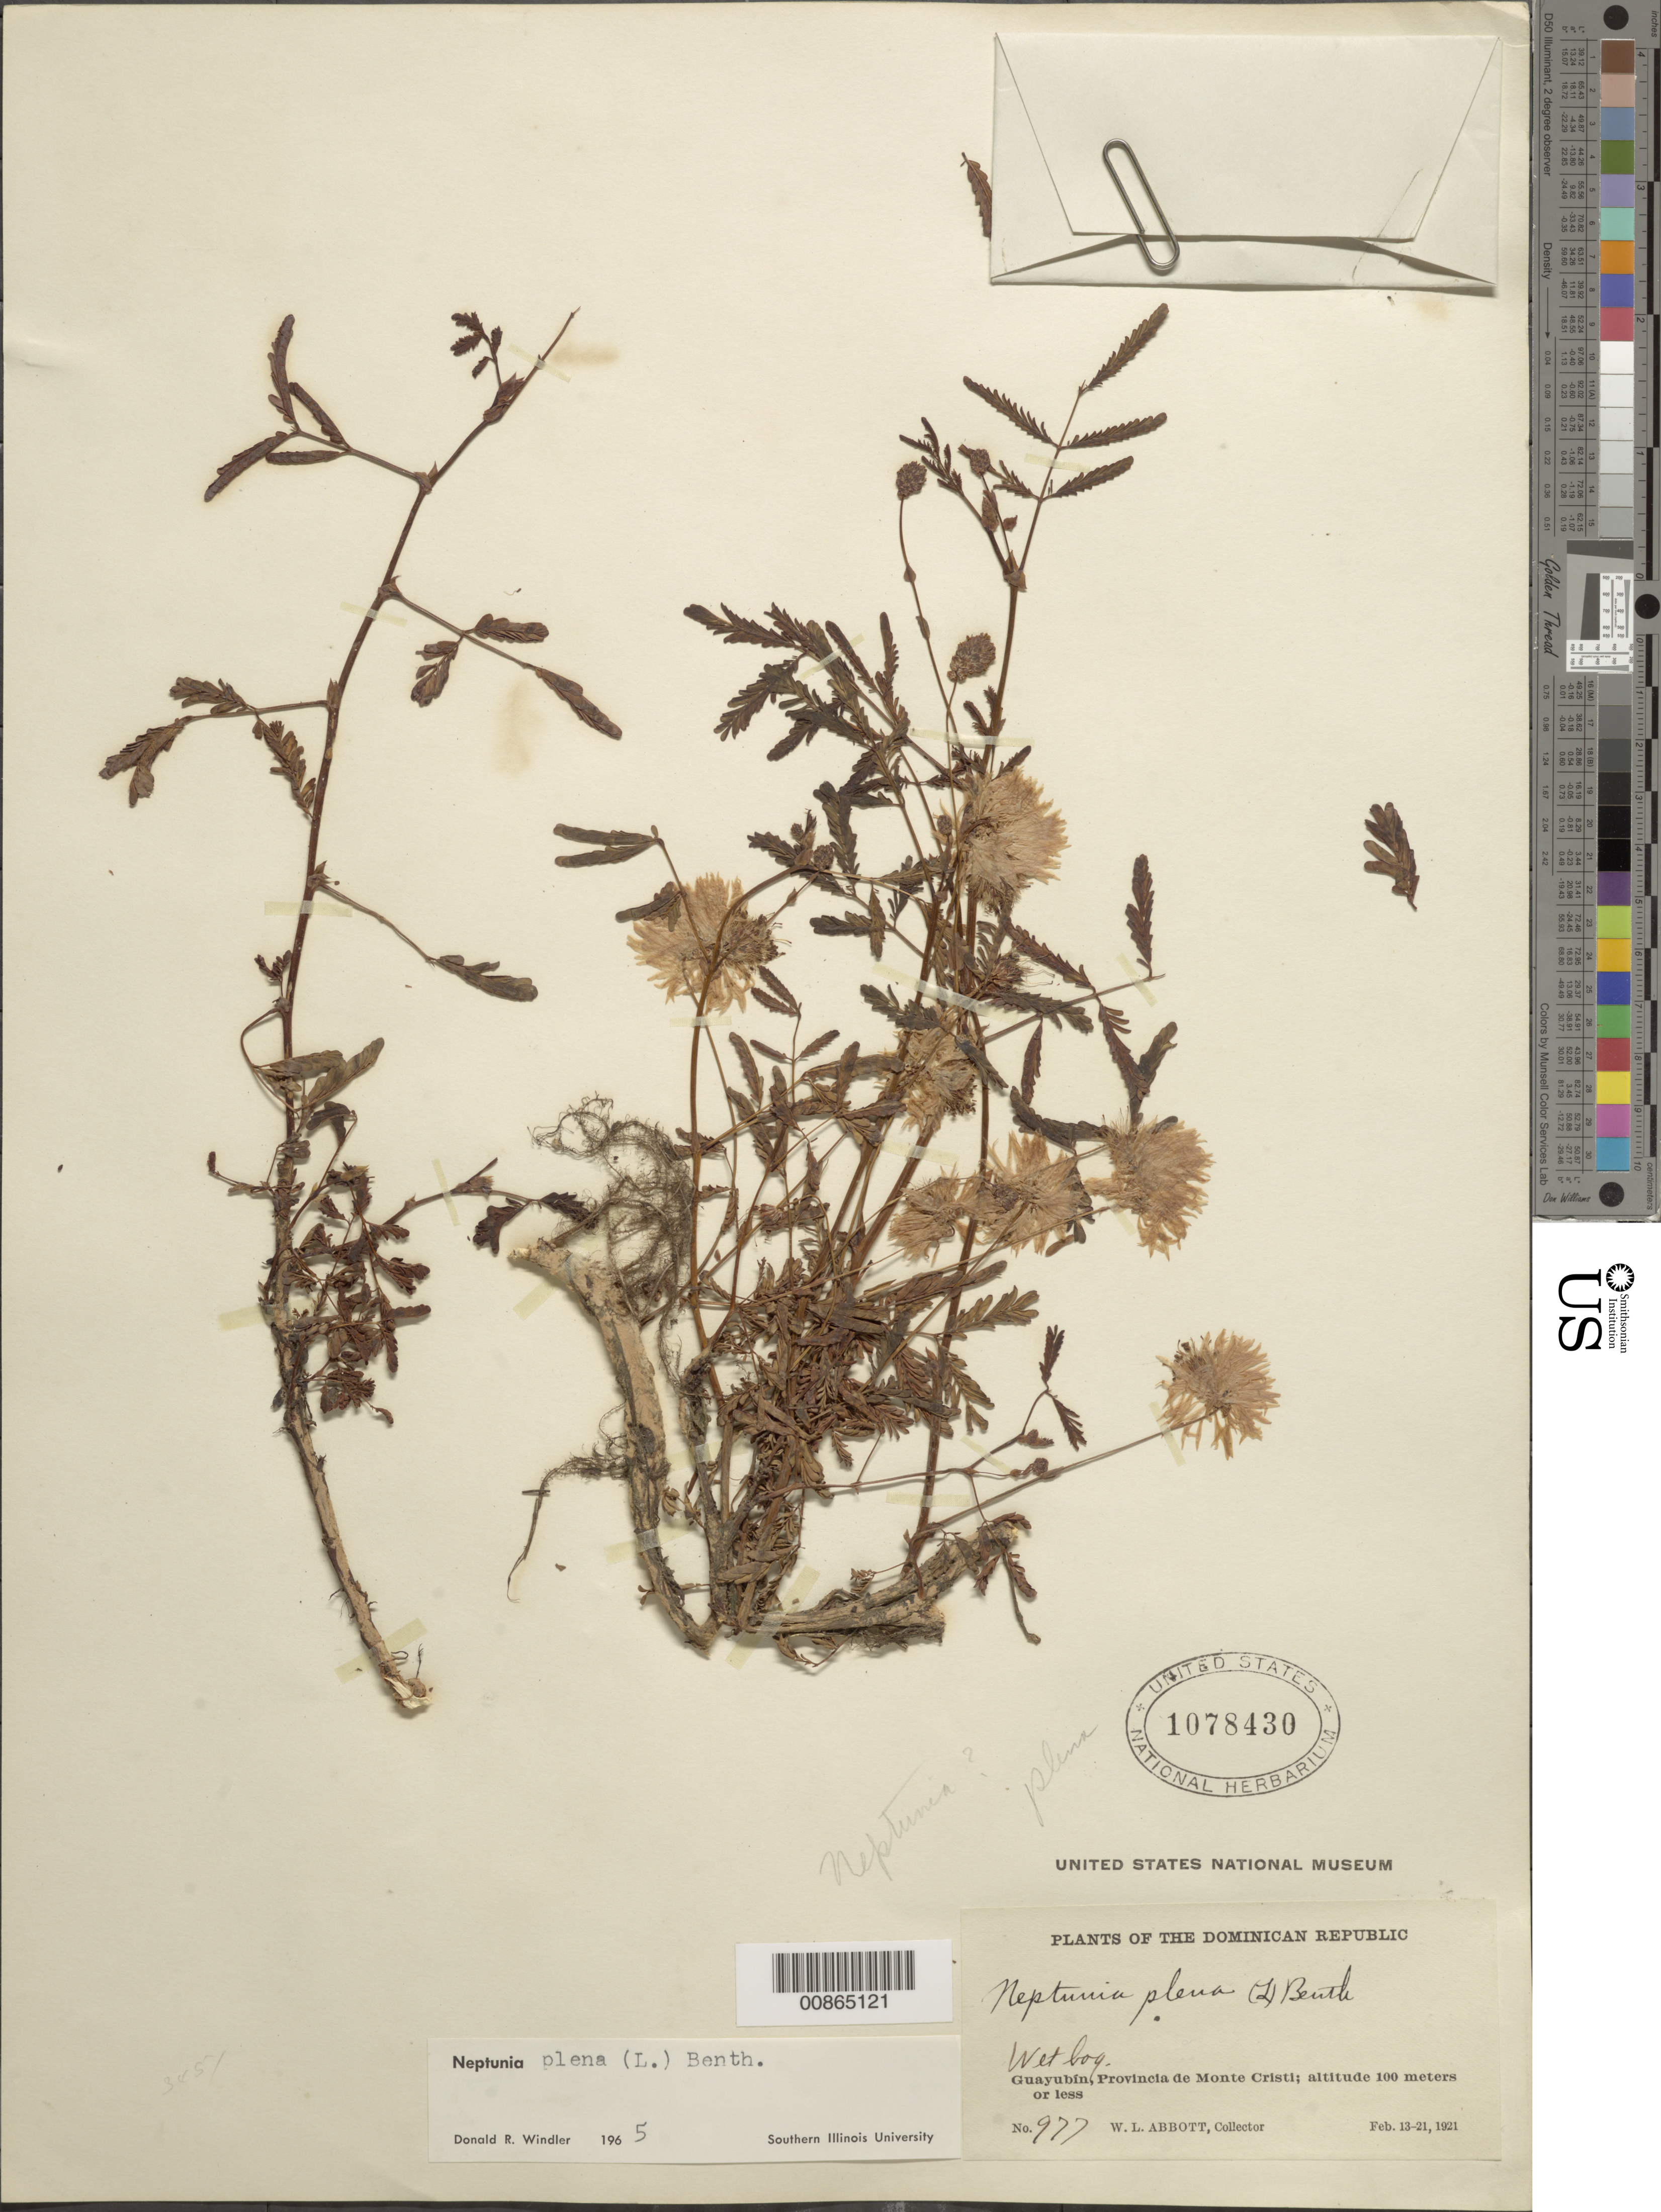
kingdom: Plantae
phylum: Tracheophyta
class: Magnoliopsida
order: Fabales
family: Fabaceae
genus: Neptunia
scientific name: Neptunia plena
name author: (L.) Benth.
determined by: Windler, D. R.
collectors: W. L. Abbott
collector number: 977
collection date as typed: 13 Feb 1921 to 21 Feb 1921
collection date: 1921-02-13/1921-02-21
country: Dominican Republic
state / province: Monte Cristi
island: Hispaniola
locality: Guayubín.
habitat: Wet bog.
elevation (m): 100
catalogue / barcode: US 1078430